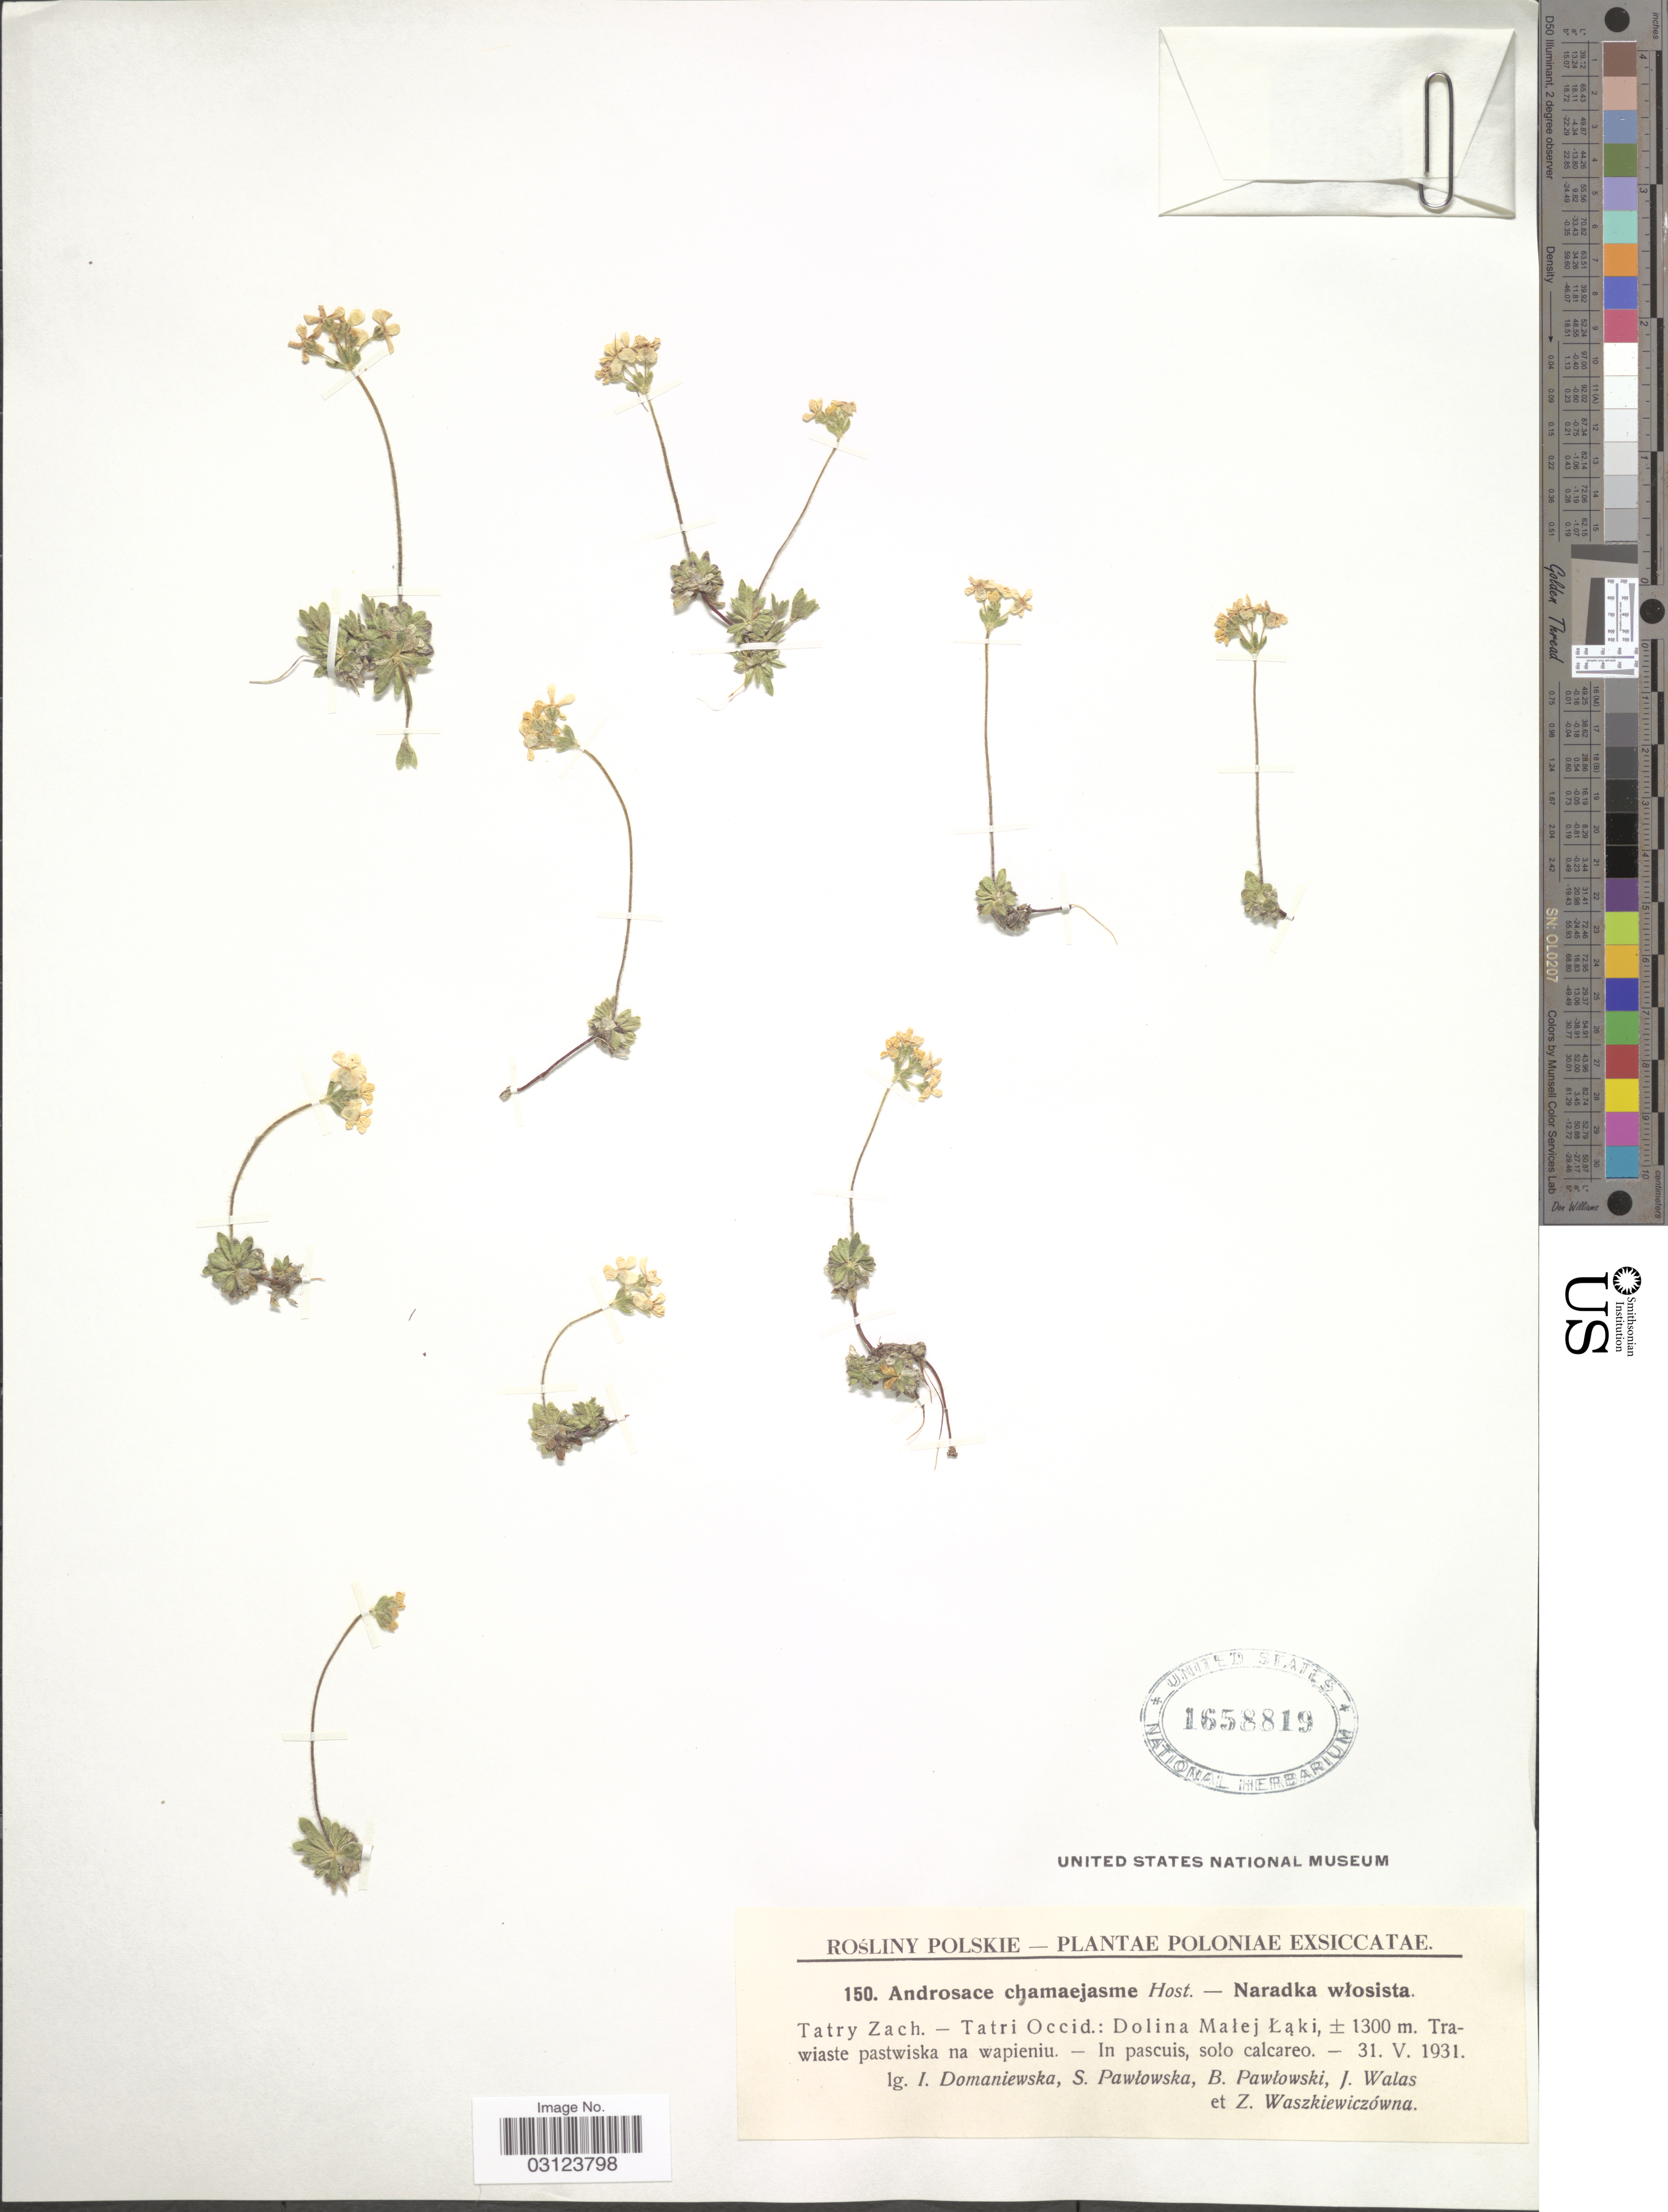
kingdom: Plantae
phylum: Tracheophyta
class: Magnoliopsida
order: Ericales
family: Primulaceae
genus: Androsace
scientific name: Androsace chamaejasme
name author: Wulfen ex Host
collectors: I. Domaniewska, S. Pawlowska, B. Pawlowski & J. Walas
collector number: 150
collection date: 1931-05-31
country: Poland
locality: Tatry Zach.-Tatri Occid.: Dolina Malej Laki. Trawiaste pastwiska na wapieniu.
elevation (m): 1300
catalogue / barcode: US 1658819